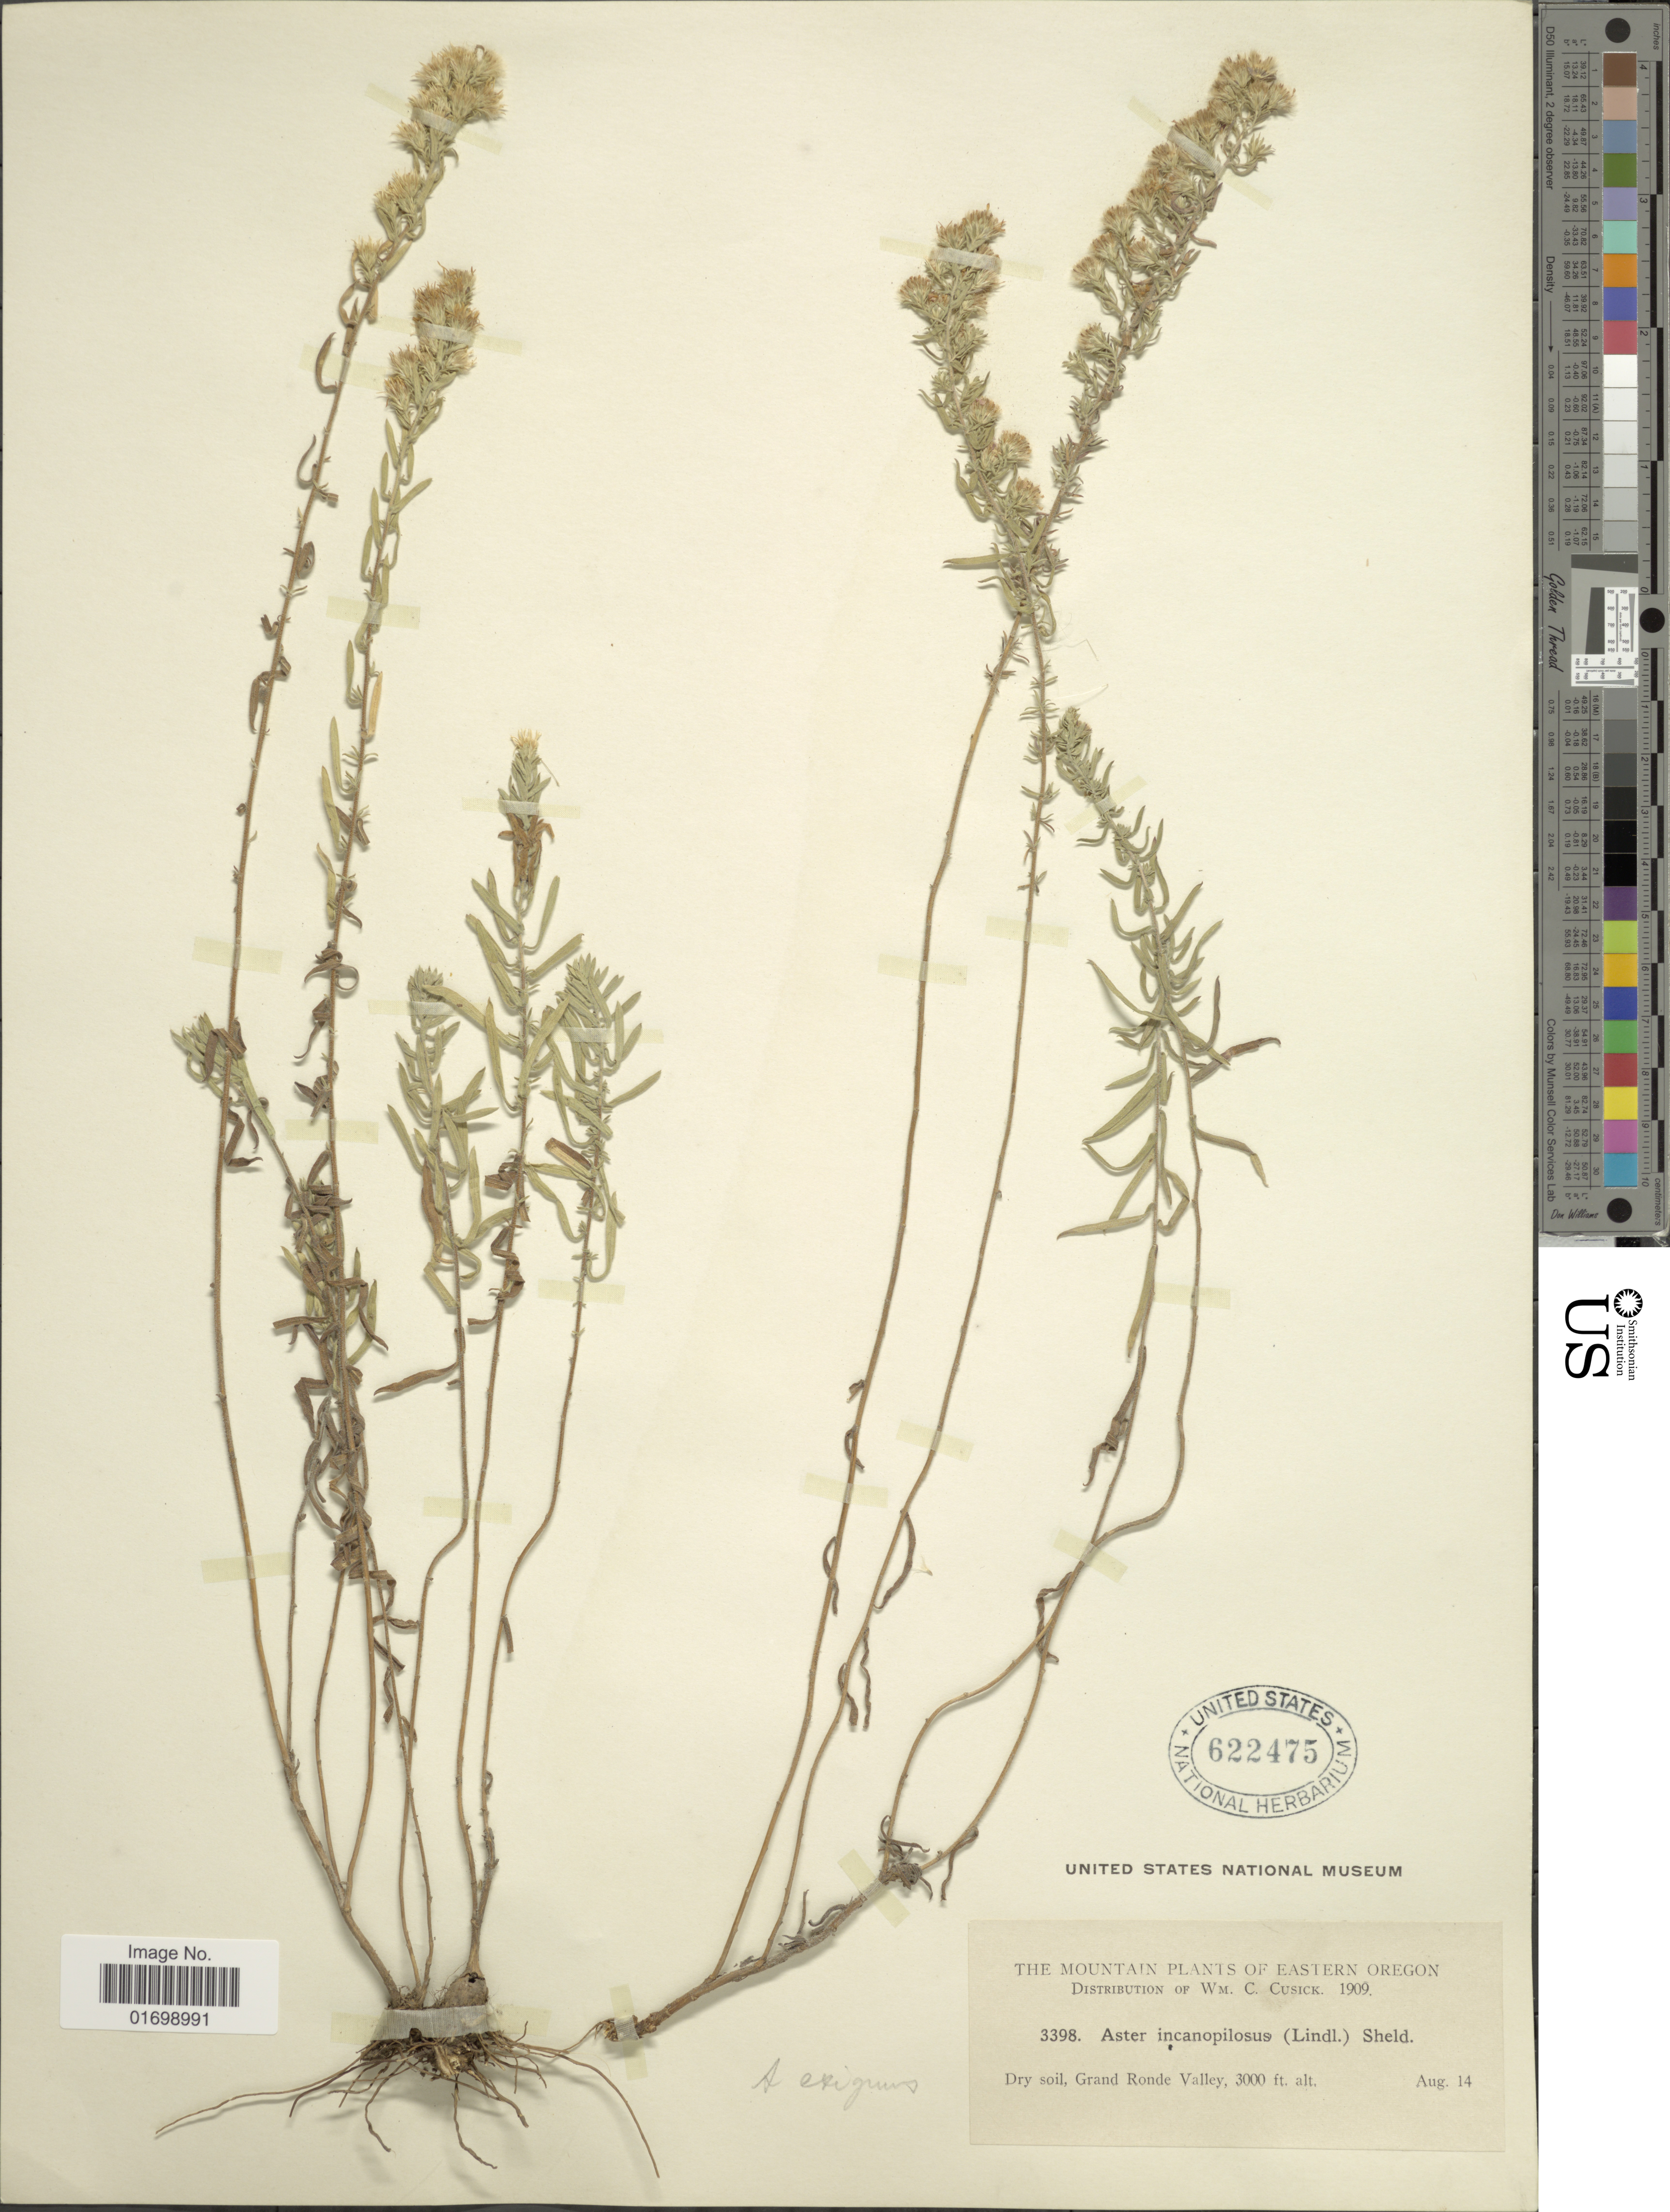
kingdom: Plantae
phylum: Tracheophyta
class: Magnoliopsida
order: Asterales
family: Asteraceae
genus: Symphyotrichum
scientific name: Symphyotrichum ericoides var. prostratum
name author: (Kuntze) G.L. Nesom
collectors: W. C. Cusick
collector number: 3398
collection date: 1909-08-14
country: United States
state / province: Oregon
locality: Mountain Plants of Eastern Oregon, dry soil, Grand Ronde Valley.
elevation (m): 914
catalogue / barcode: US 622475